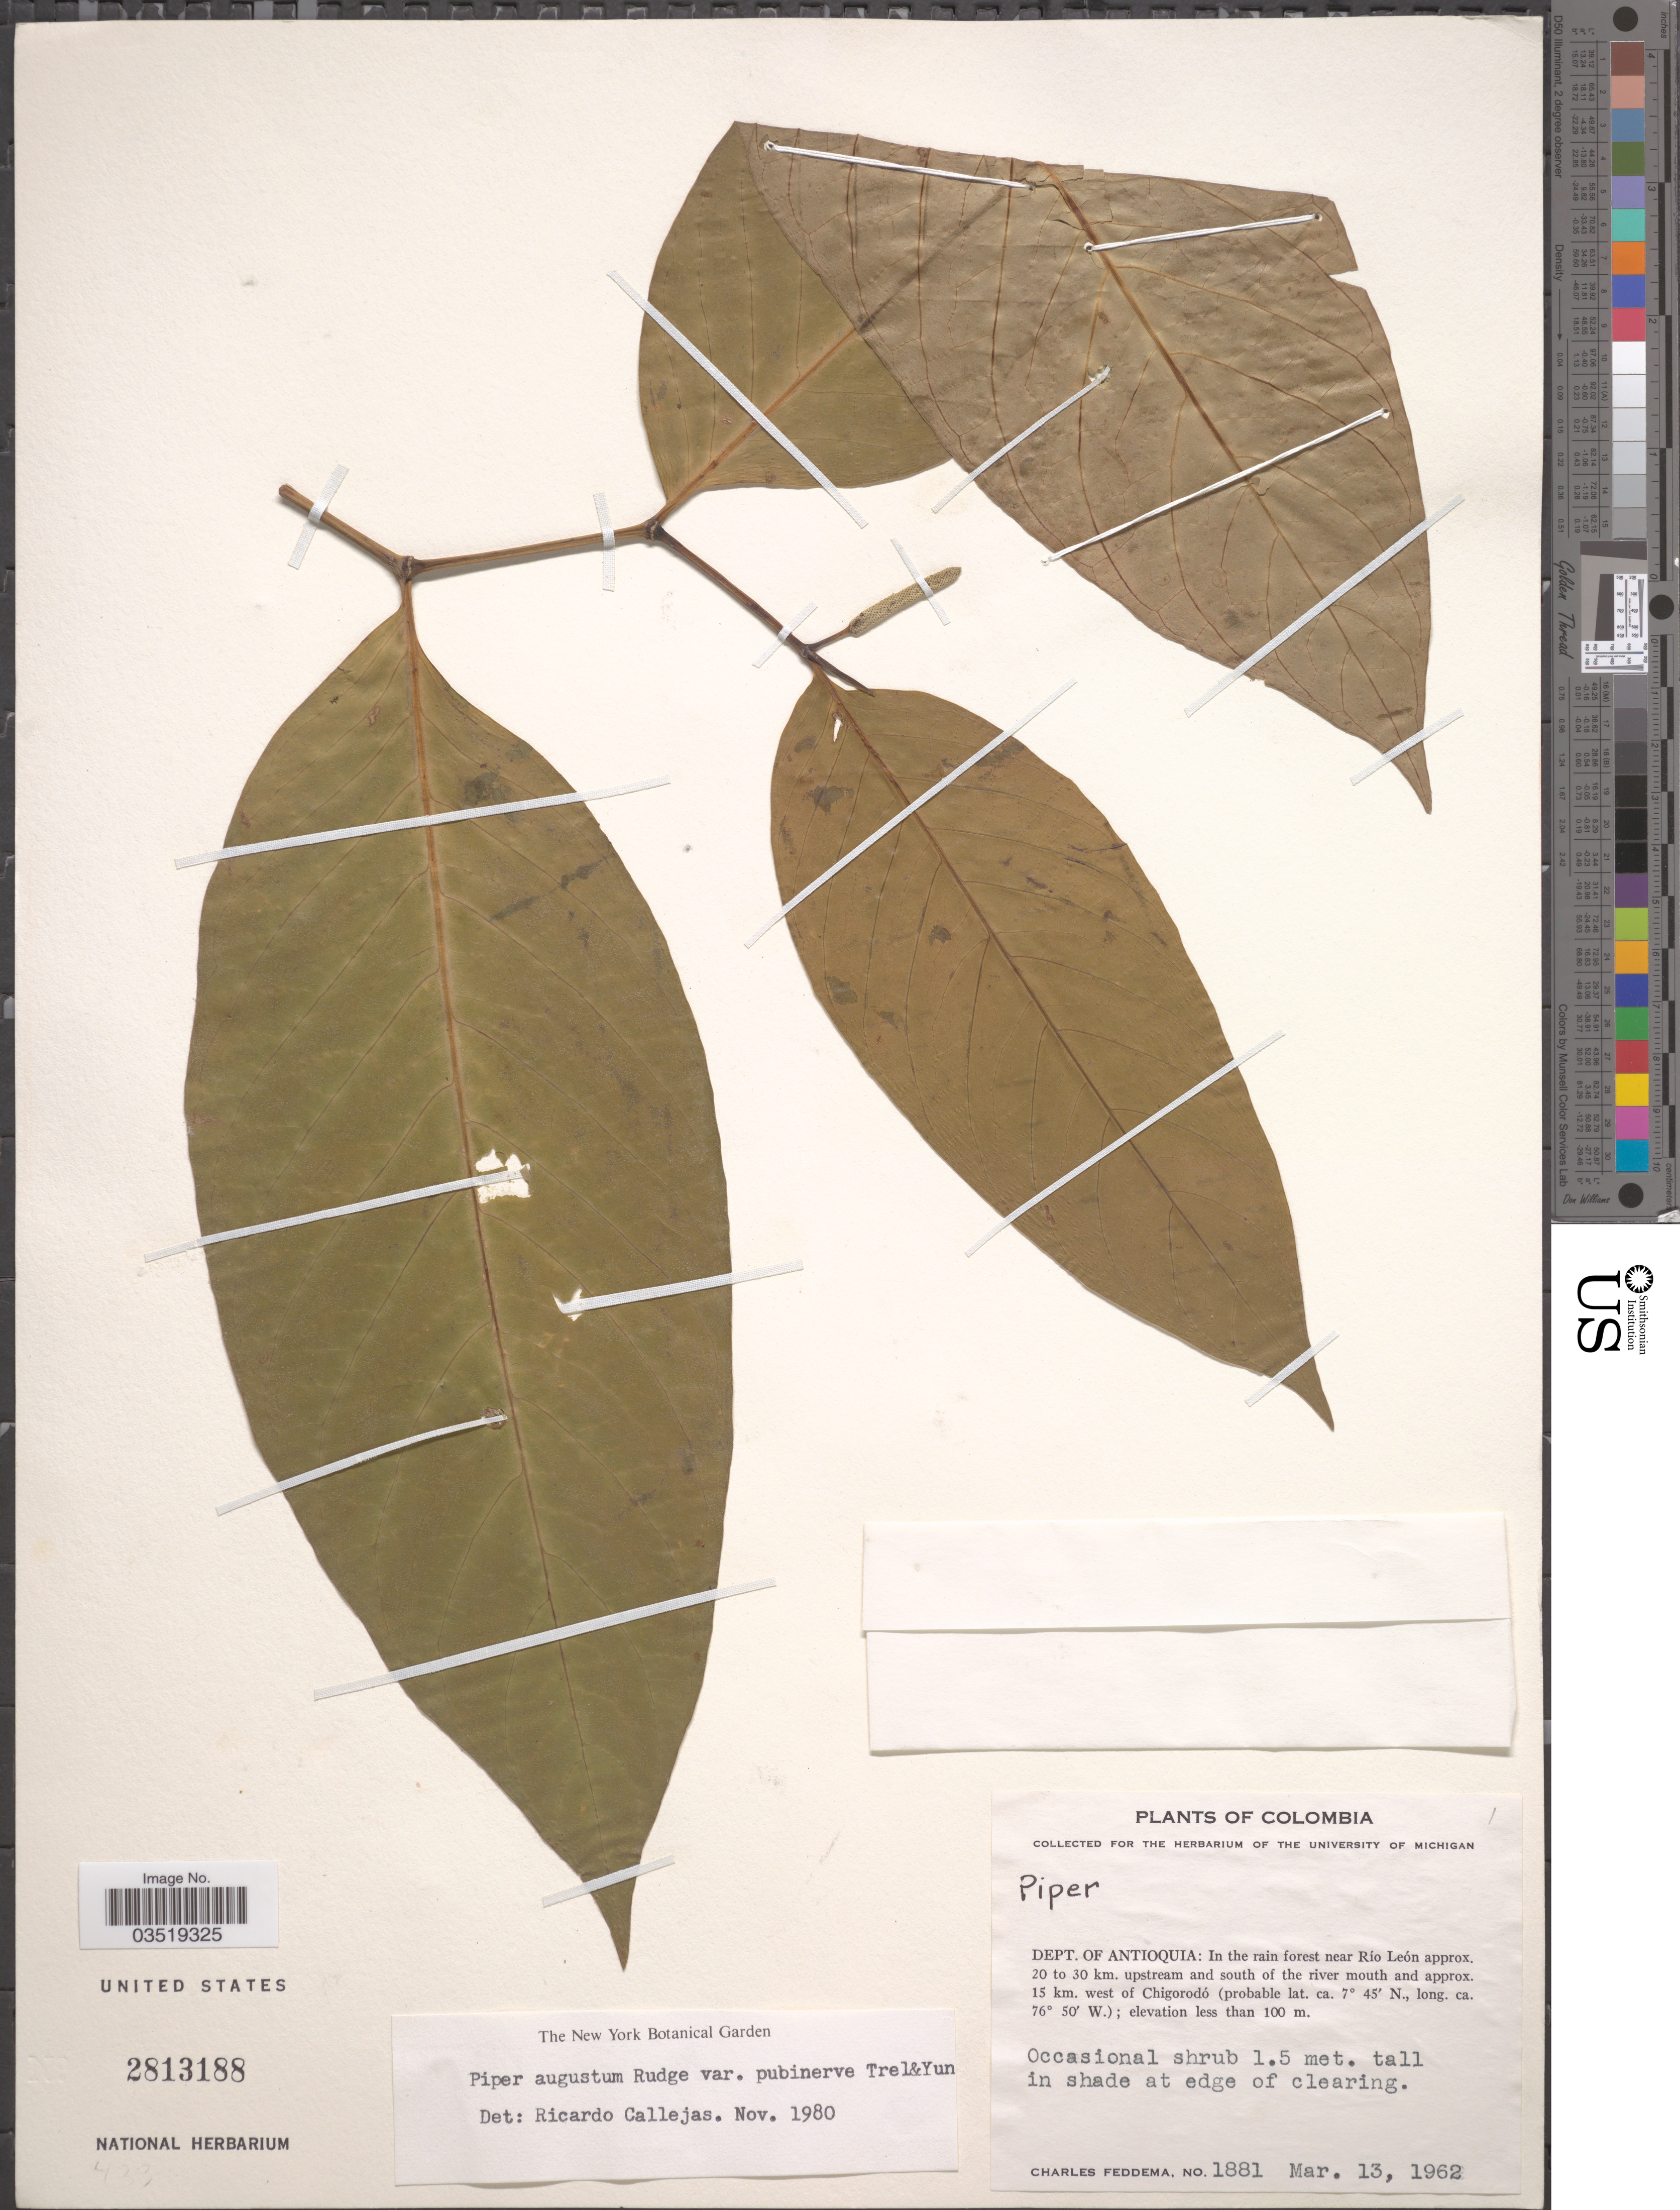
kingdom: Plantae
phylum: Tracheophyta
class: Magnoliopsida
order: Piperales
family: Piperaceae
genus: Piper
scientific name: Piper augustum var. pubinerve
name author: Trel. & Yunck.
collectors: C. Feddema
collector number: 1881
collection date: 1962-03-13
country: Colombia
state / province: Antioquia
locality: Dept. of Antioquia: near Río León approx. 20 to 30 km. upstream and south of the river mouth and approx. 15 km. west of Chigorodó.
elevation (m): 100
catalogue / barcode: US 2813188